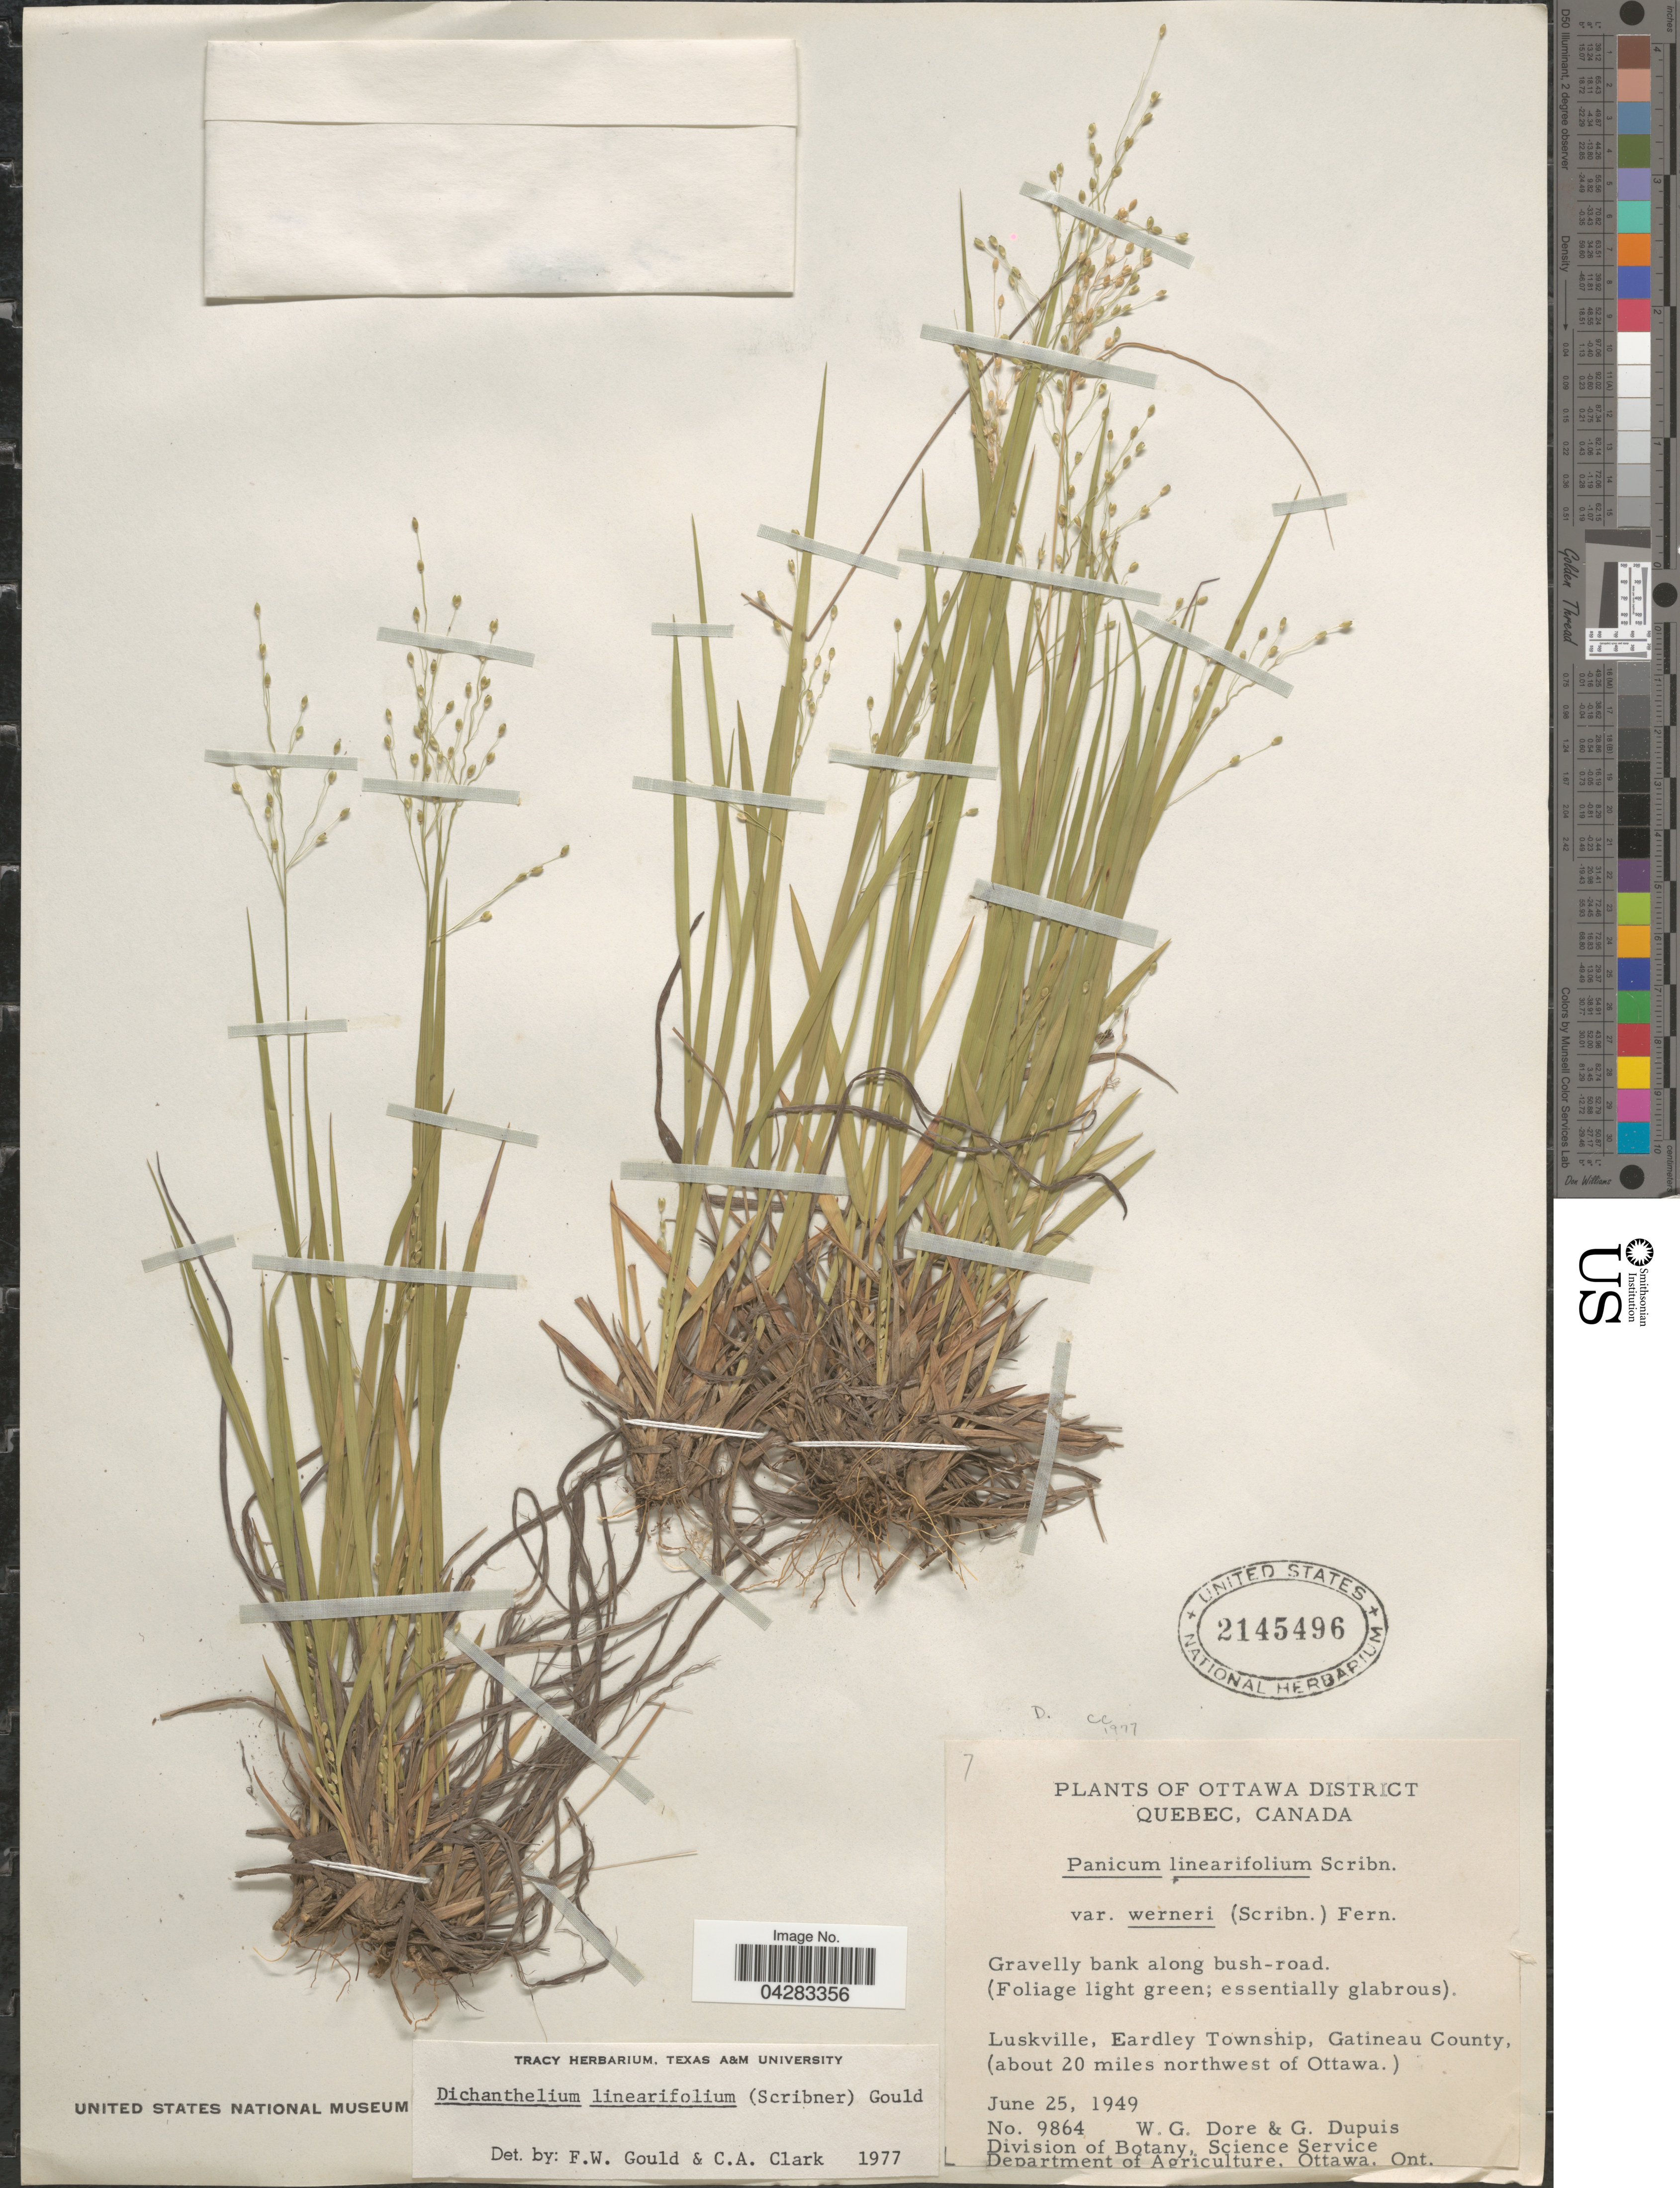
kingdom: Plantae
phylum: Tracheophyta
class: Liliopsida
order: Poales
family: Poaceae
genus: Dichanthelium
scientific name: Dichanthelium linearifolium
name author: (Scribn.) Gould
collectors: W. Dore & G. Dupuis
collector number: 9864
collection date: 1949-06-25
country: Canada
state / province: Quebec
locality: Ottawa District. Gravelly bank along bush-road. Luskville, Eardley Township, Gatineau County (about 20 miles northwest of Ottawa).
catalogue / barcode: US 2145496